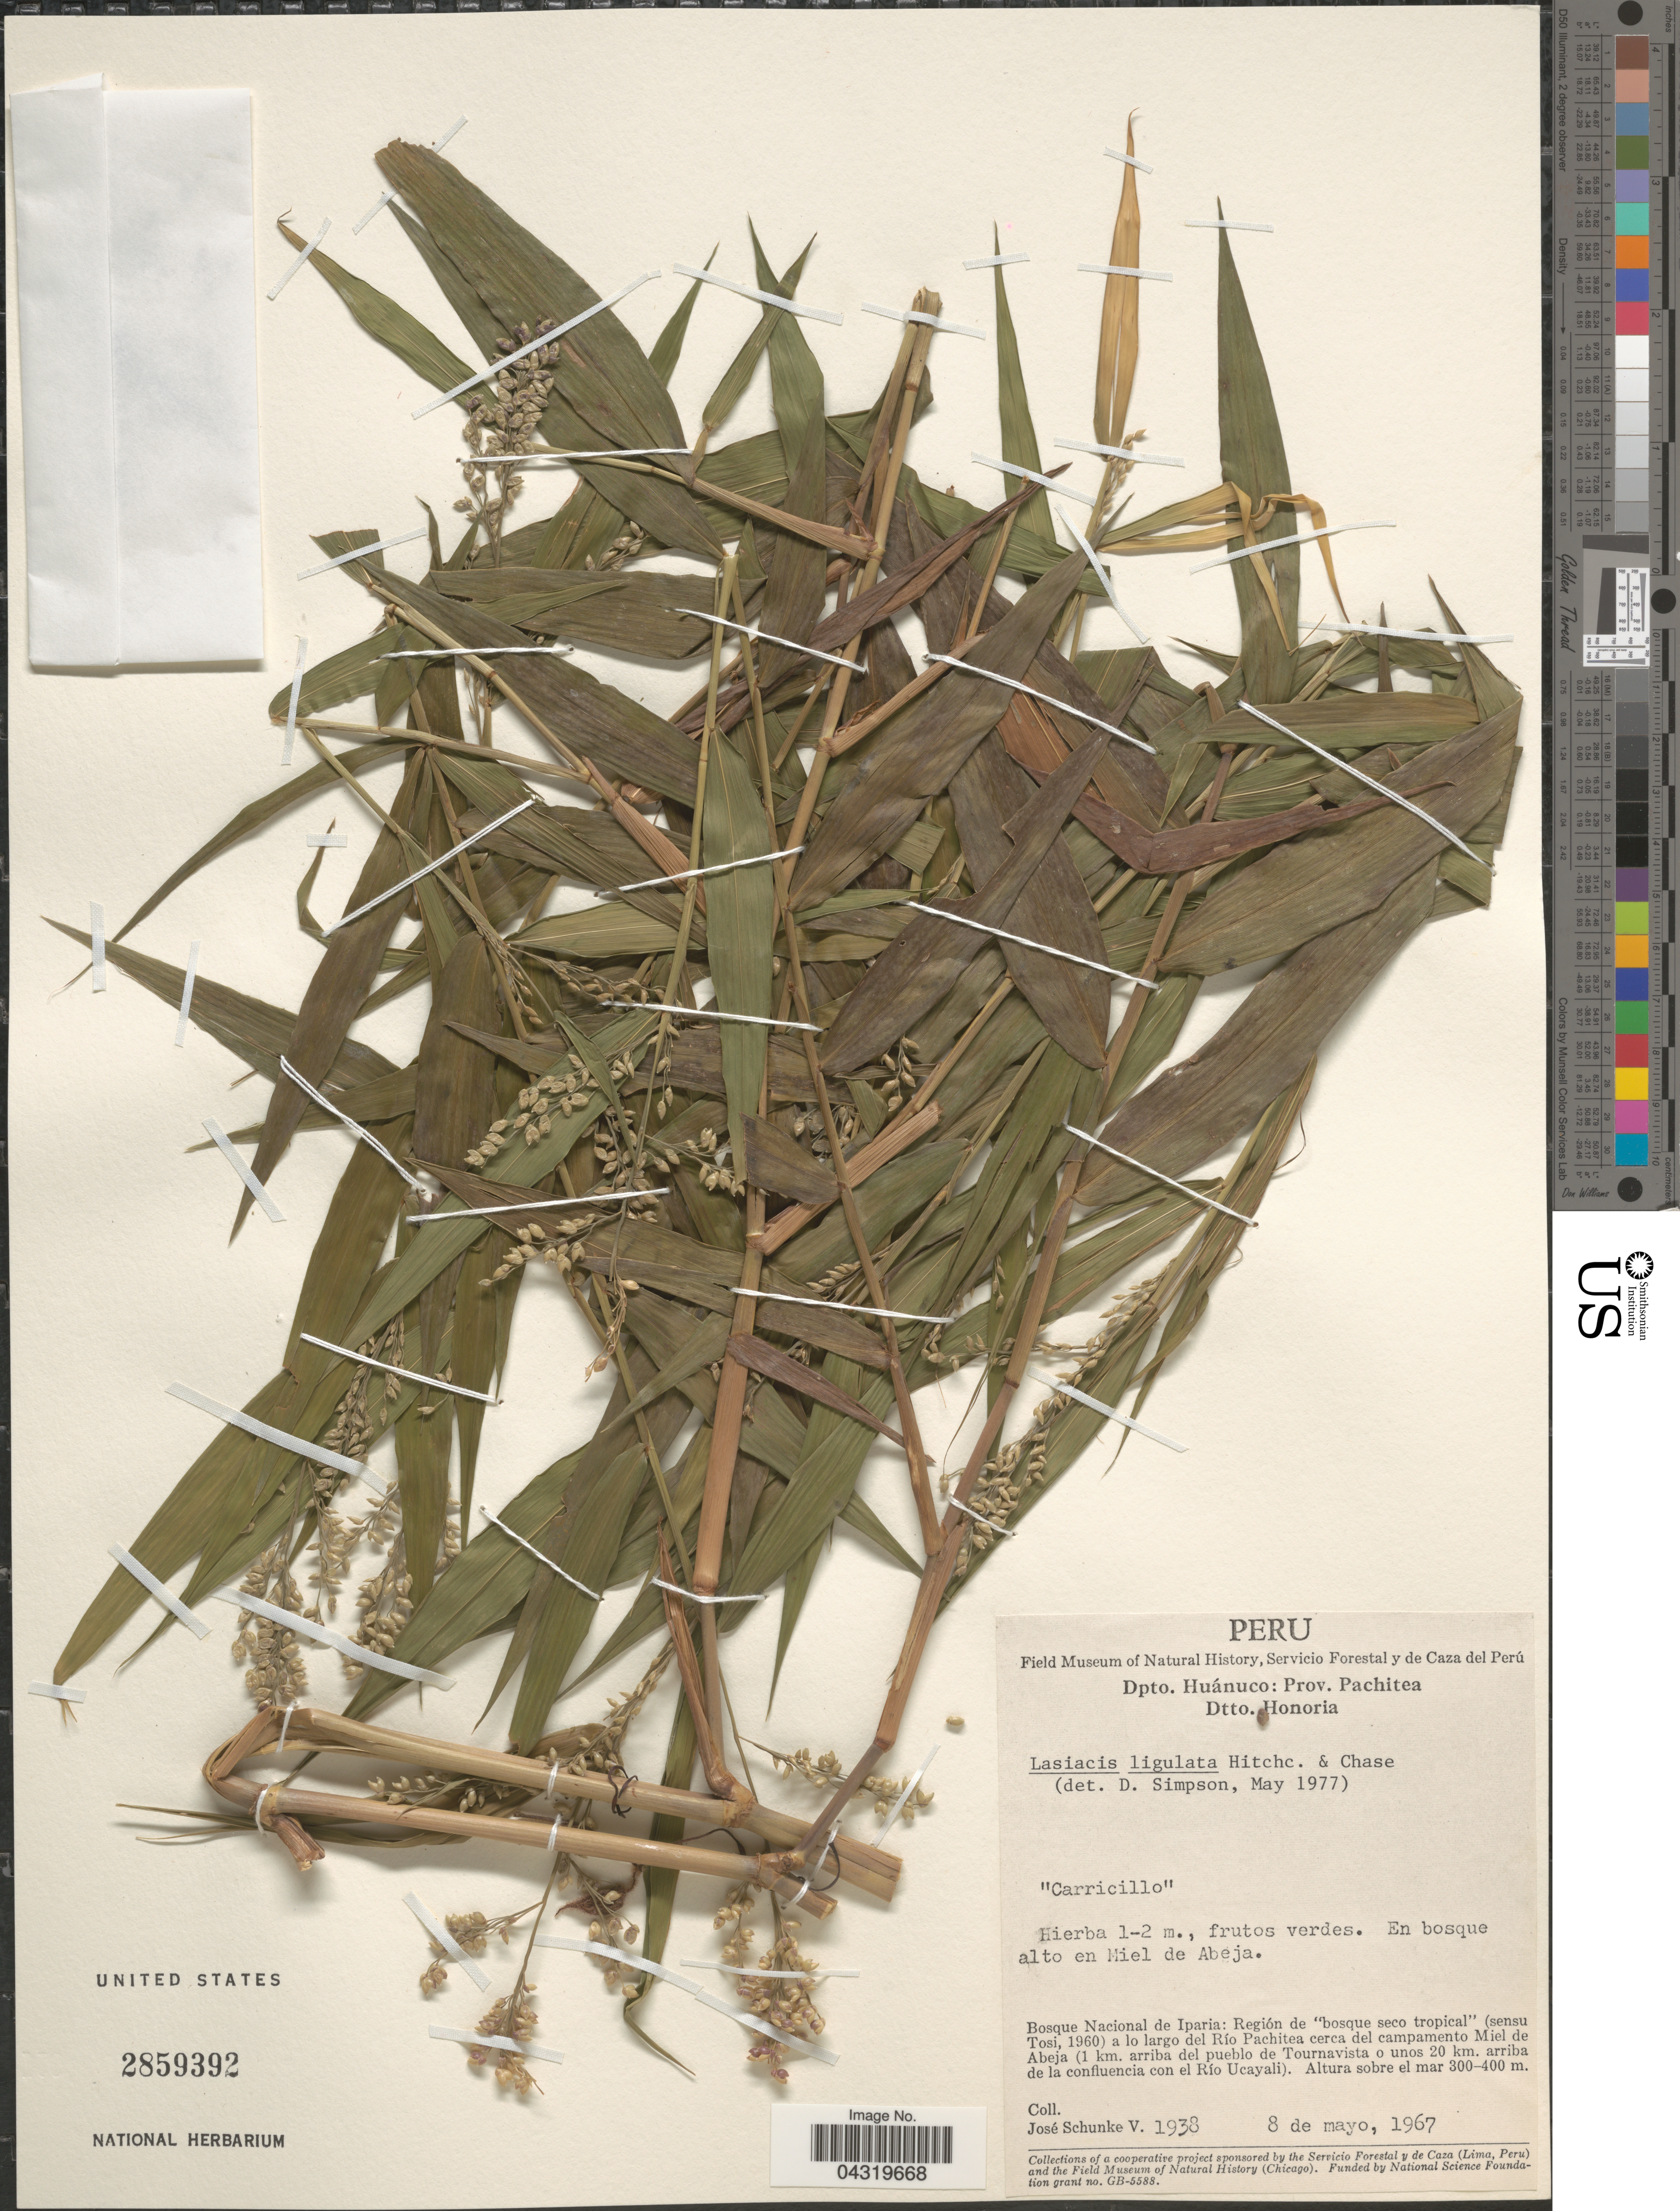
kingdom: Plantae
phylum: Tracheophyta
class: Liliopsida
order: Poales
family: Poaceae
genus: Lasiacis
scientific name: Lasiacis ligulata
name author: Hitchc. & Chase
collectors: J. Schunke Vigo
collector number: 1938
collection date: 1967-05-08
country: Peru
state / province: Huánuco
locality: Dpto. Huánuco: Prov. Pachitea. Dtto. Honoria. En bosque alto en Miel de Abeja. Bosque Nacional de Iparia: Región de "bosque seco tropical" (sensu Tosi, 1960) a lo largo del Río Pachitea cerca del campamento Miel de Abeja (1 km. arriba del pueblo de Tournavista o unos 20 km. arriba de la confluencia con el Río Ucayali.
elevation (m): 300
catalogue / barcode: US 2859392